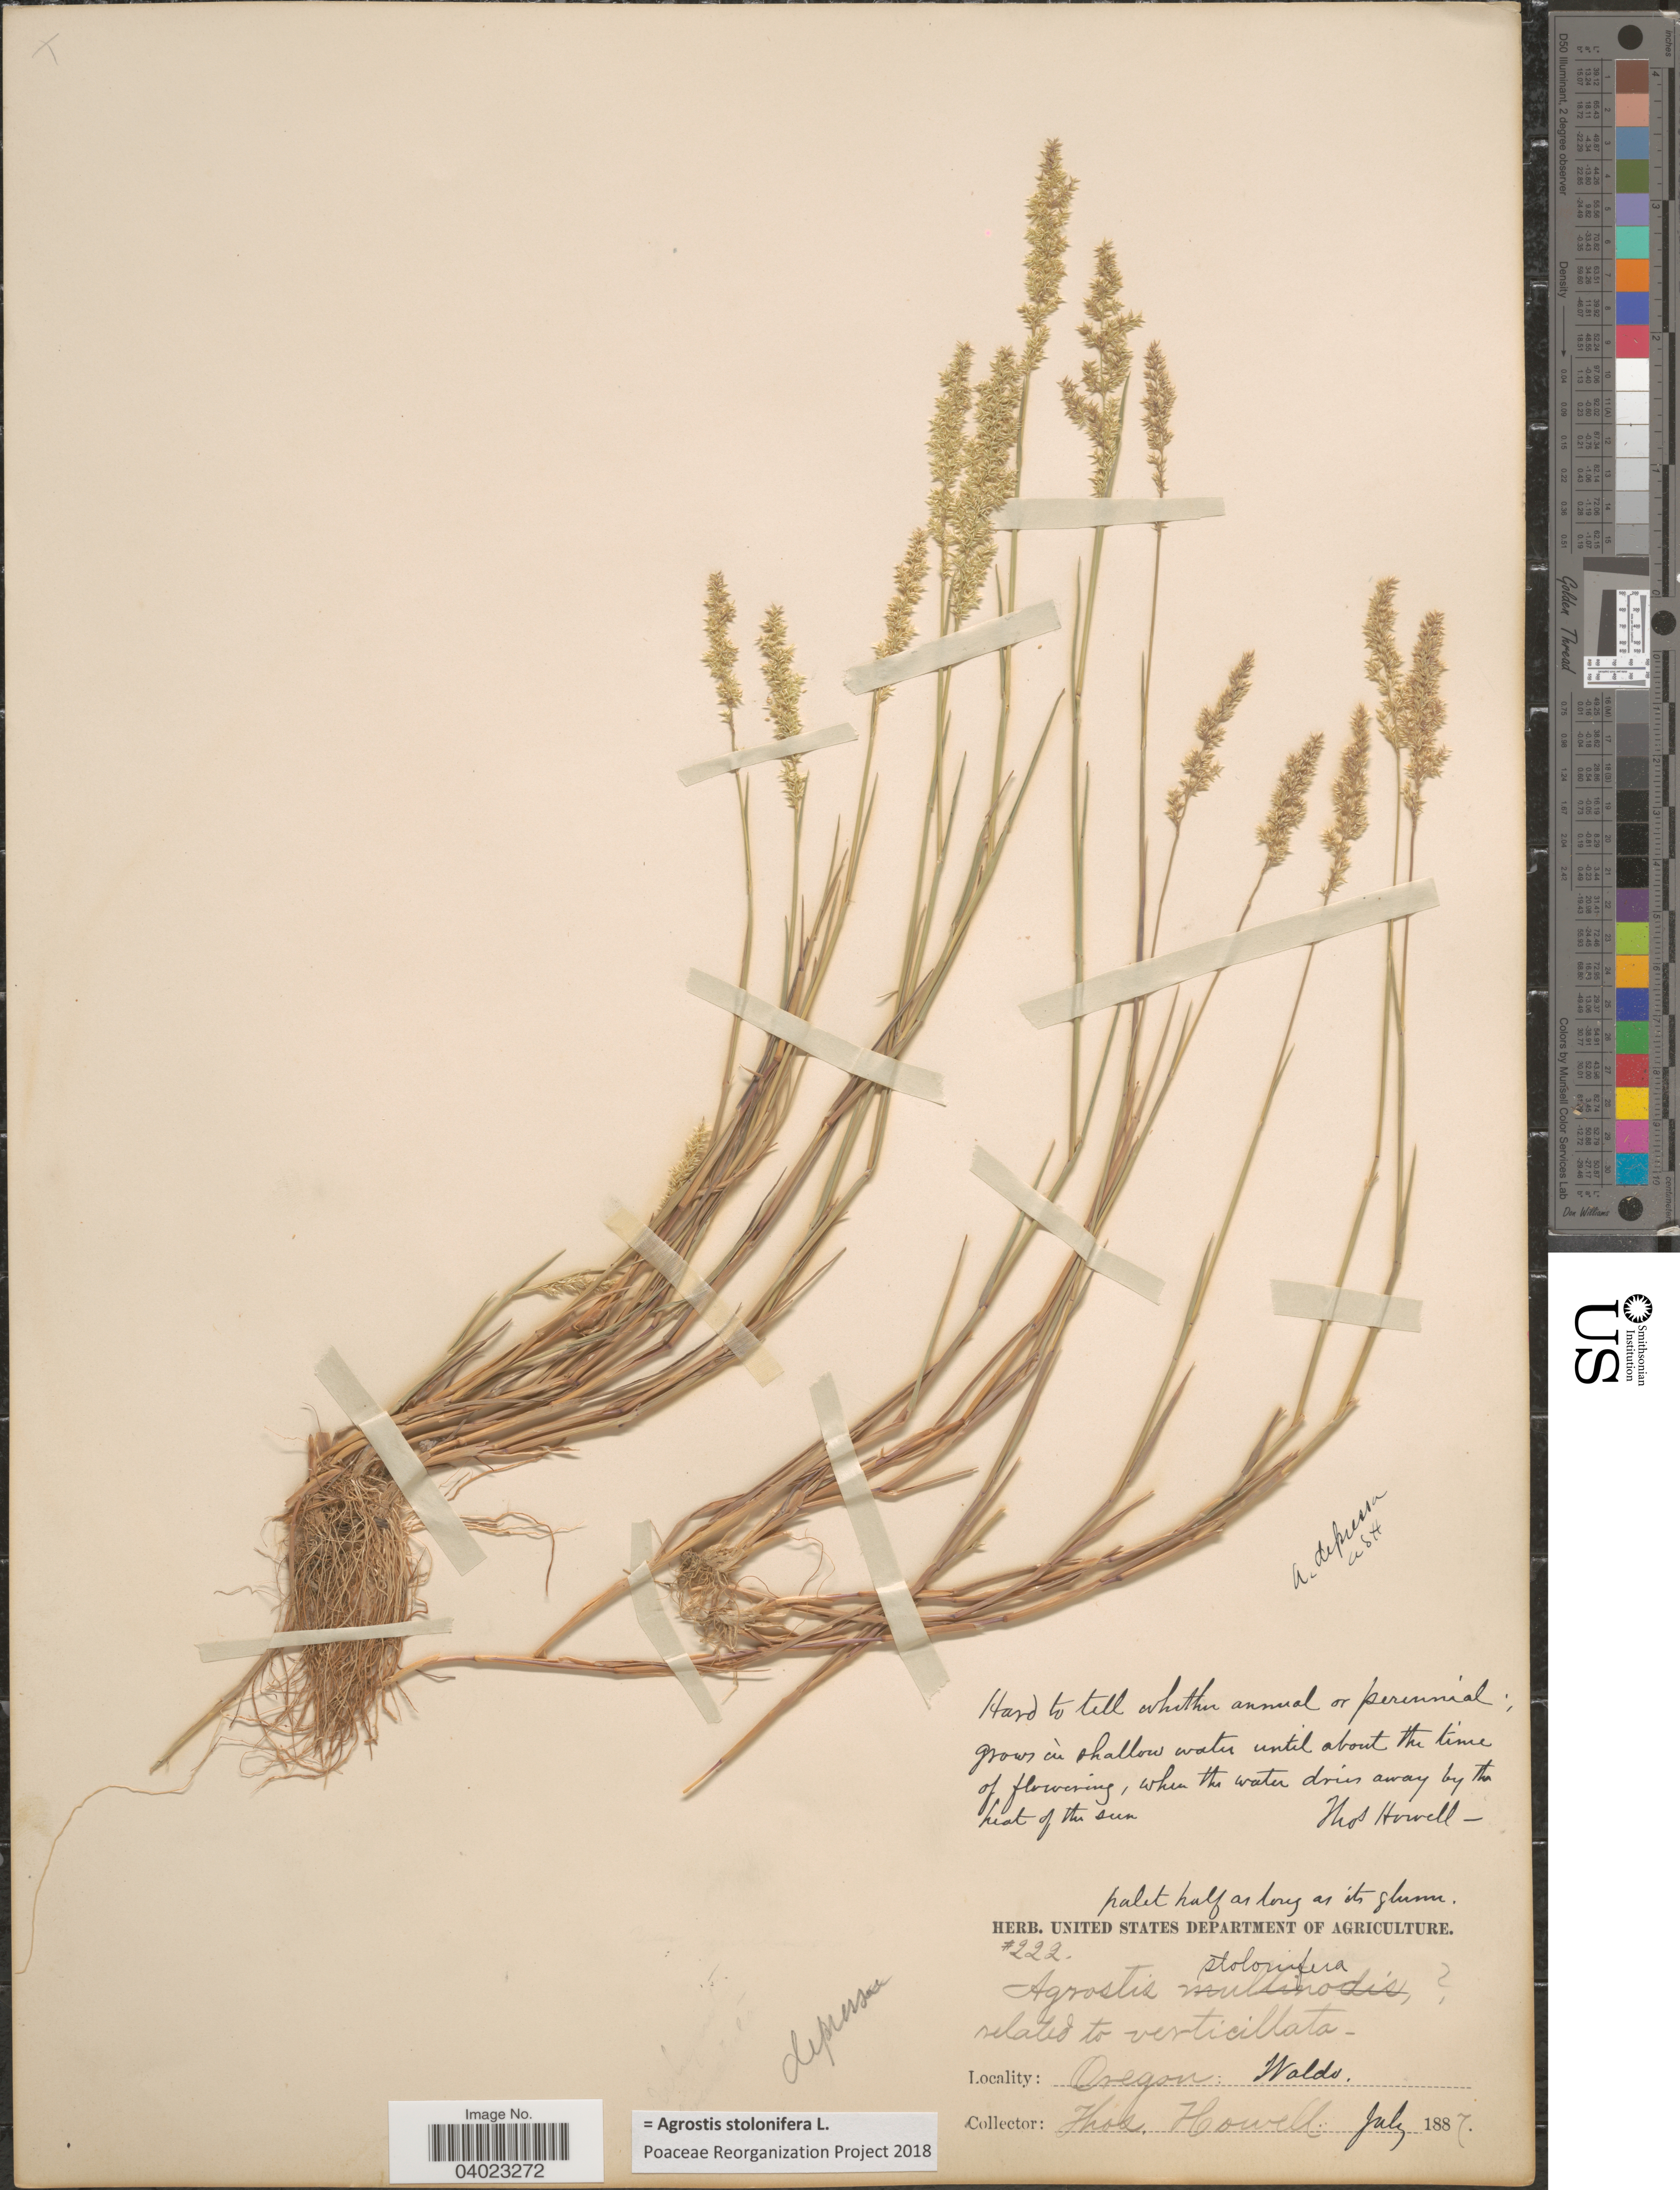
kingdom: Plantae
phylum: Tracheophyta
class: Liliopsida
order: Poales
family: Poaceae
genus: Agrostis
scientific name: Agrostis stolonifera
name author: L.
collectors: T. Howell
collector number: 222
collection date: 1887-07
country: United States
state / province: Oregon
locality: Waldo.